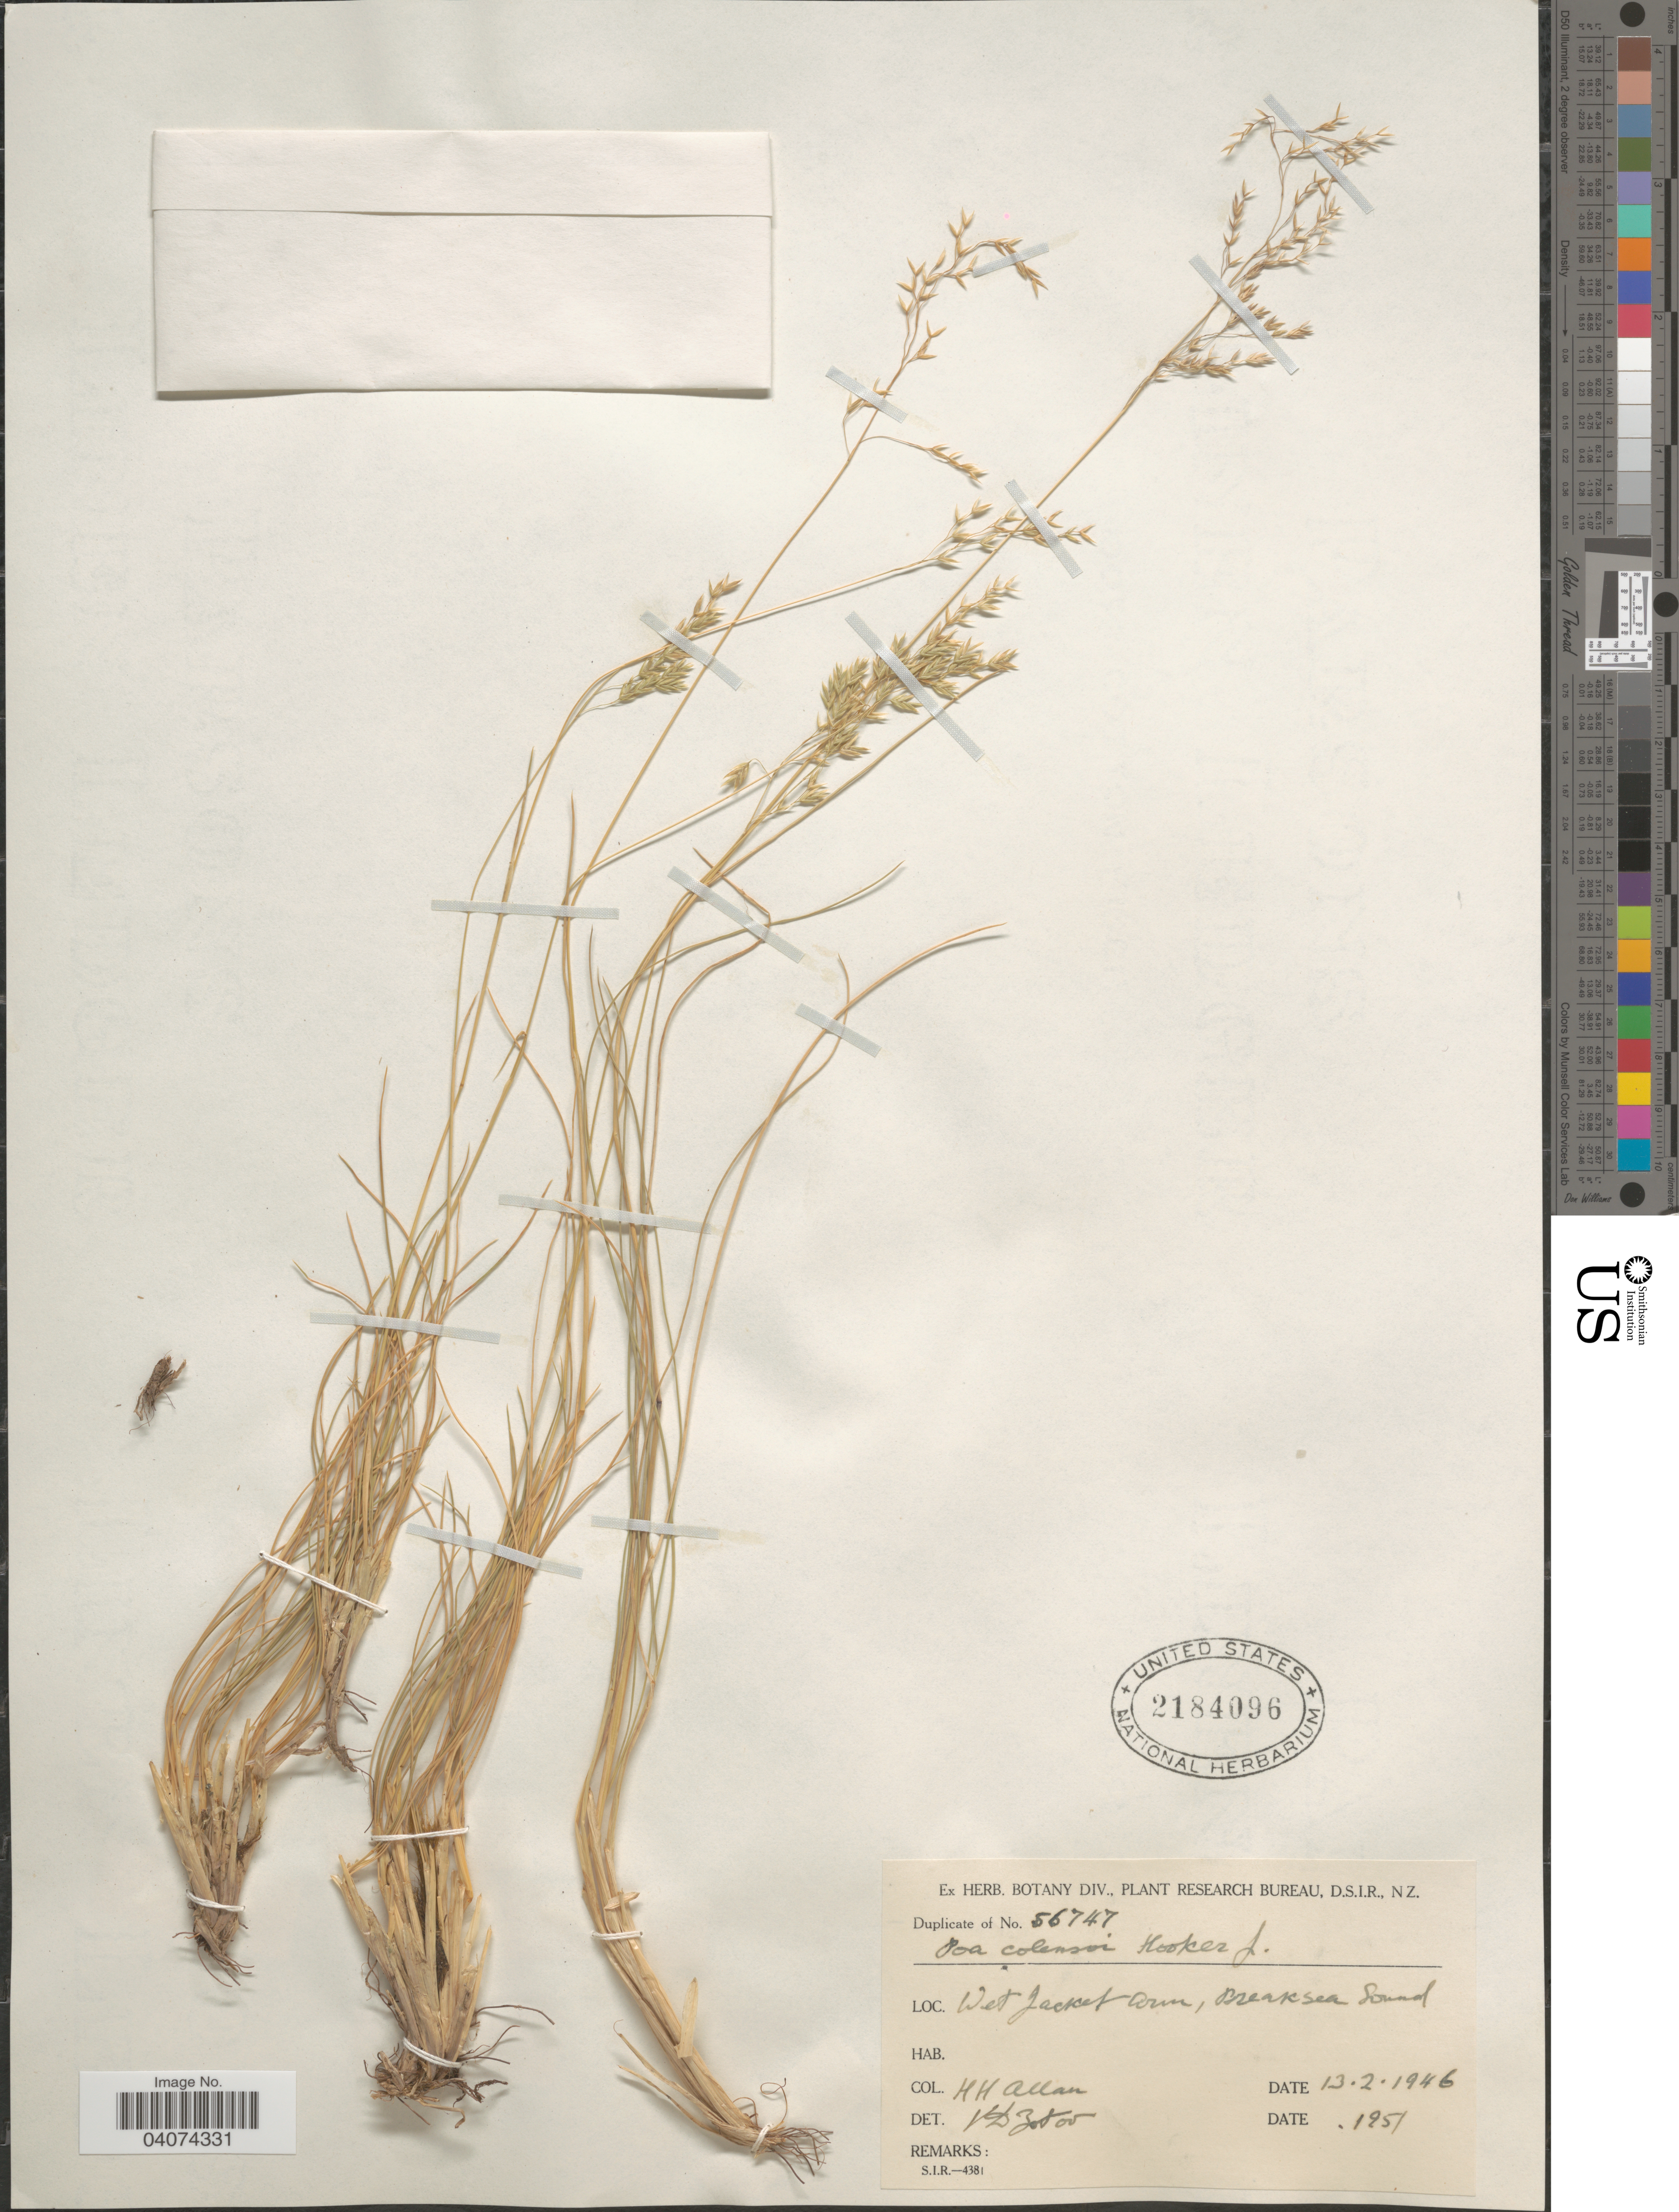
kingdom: Plantae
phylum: Tracheophyta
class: Liliopsida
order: Poales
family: Poaceae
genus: Poa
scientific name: Poa colensoi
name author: Hook. f.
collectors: H. Allan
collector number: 56747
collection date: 1946-02-13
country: New Zealand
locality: Wet Jacket Arm, Break Sea Sound.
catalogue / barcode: US 2184096